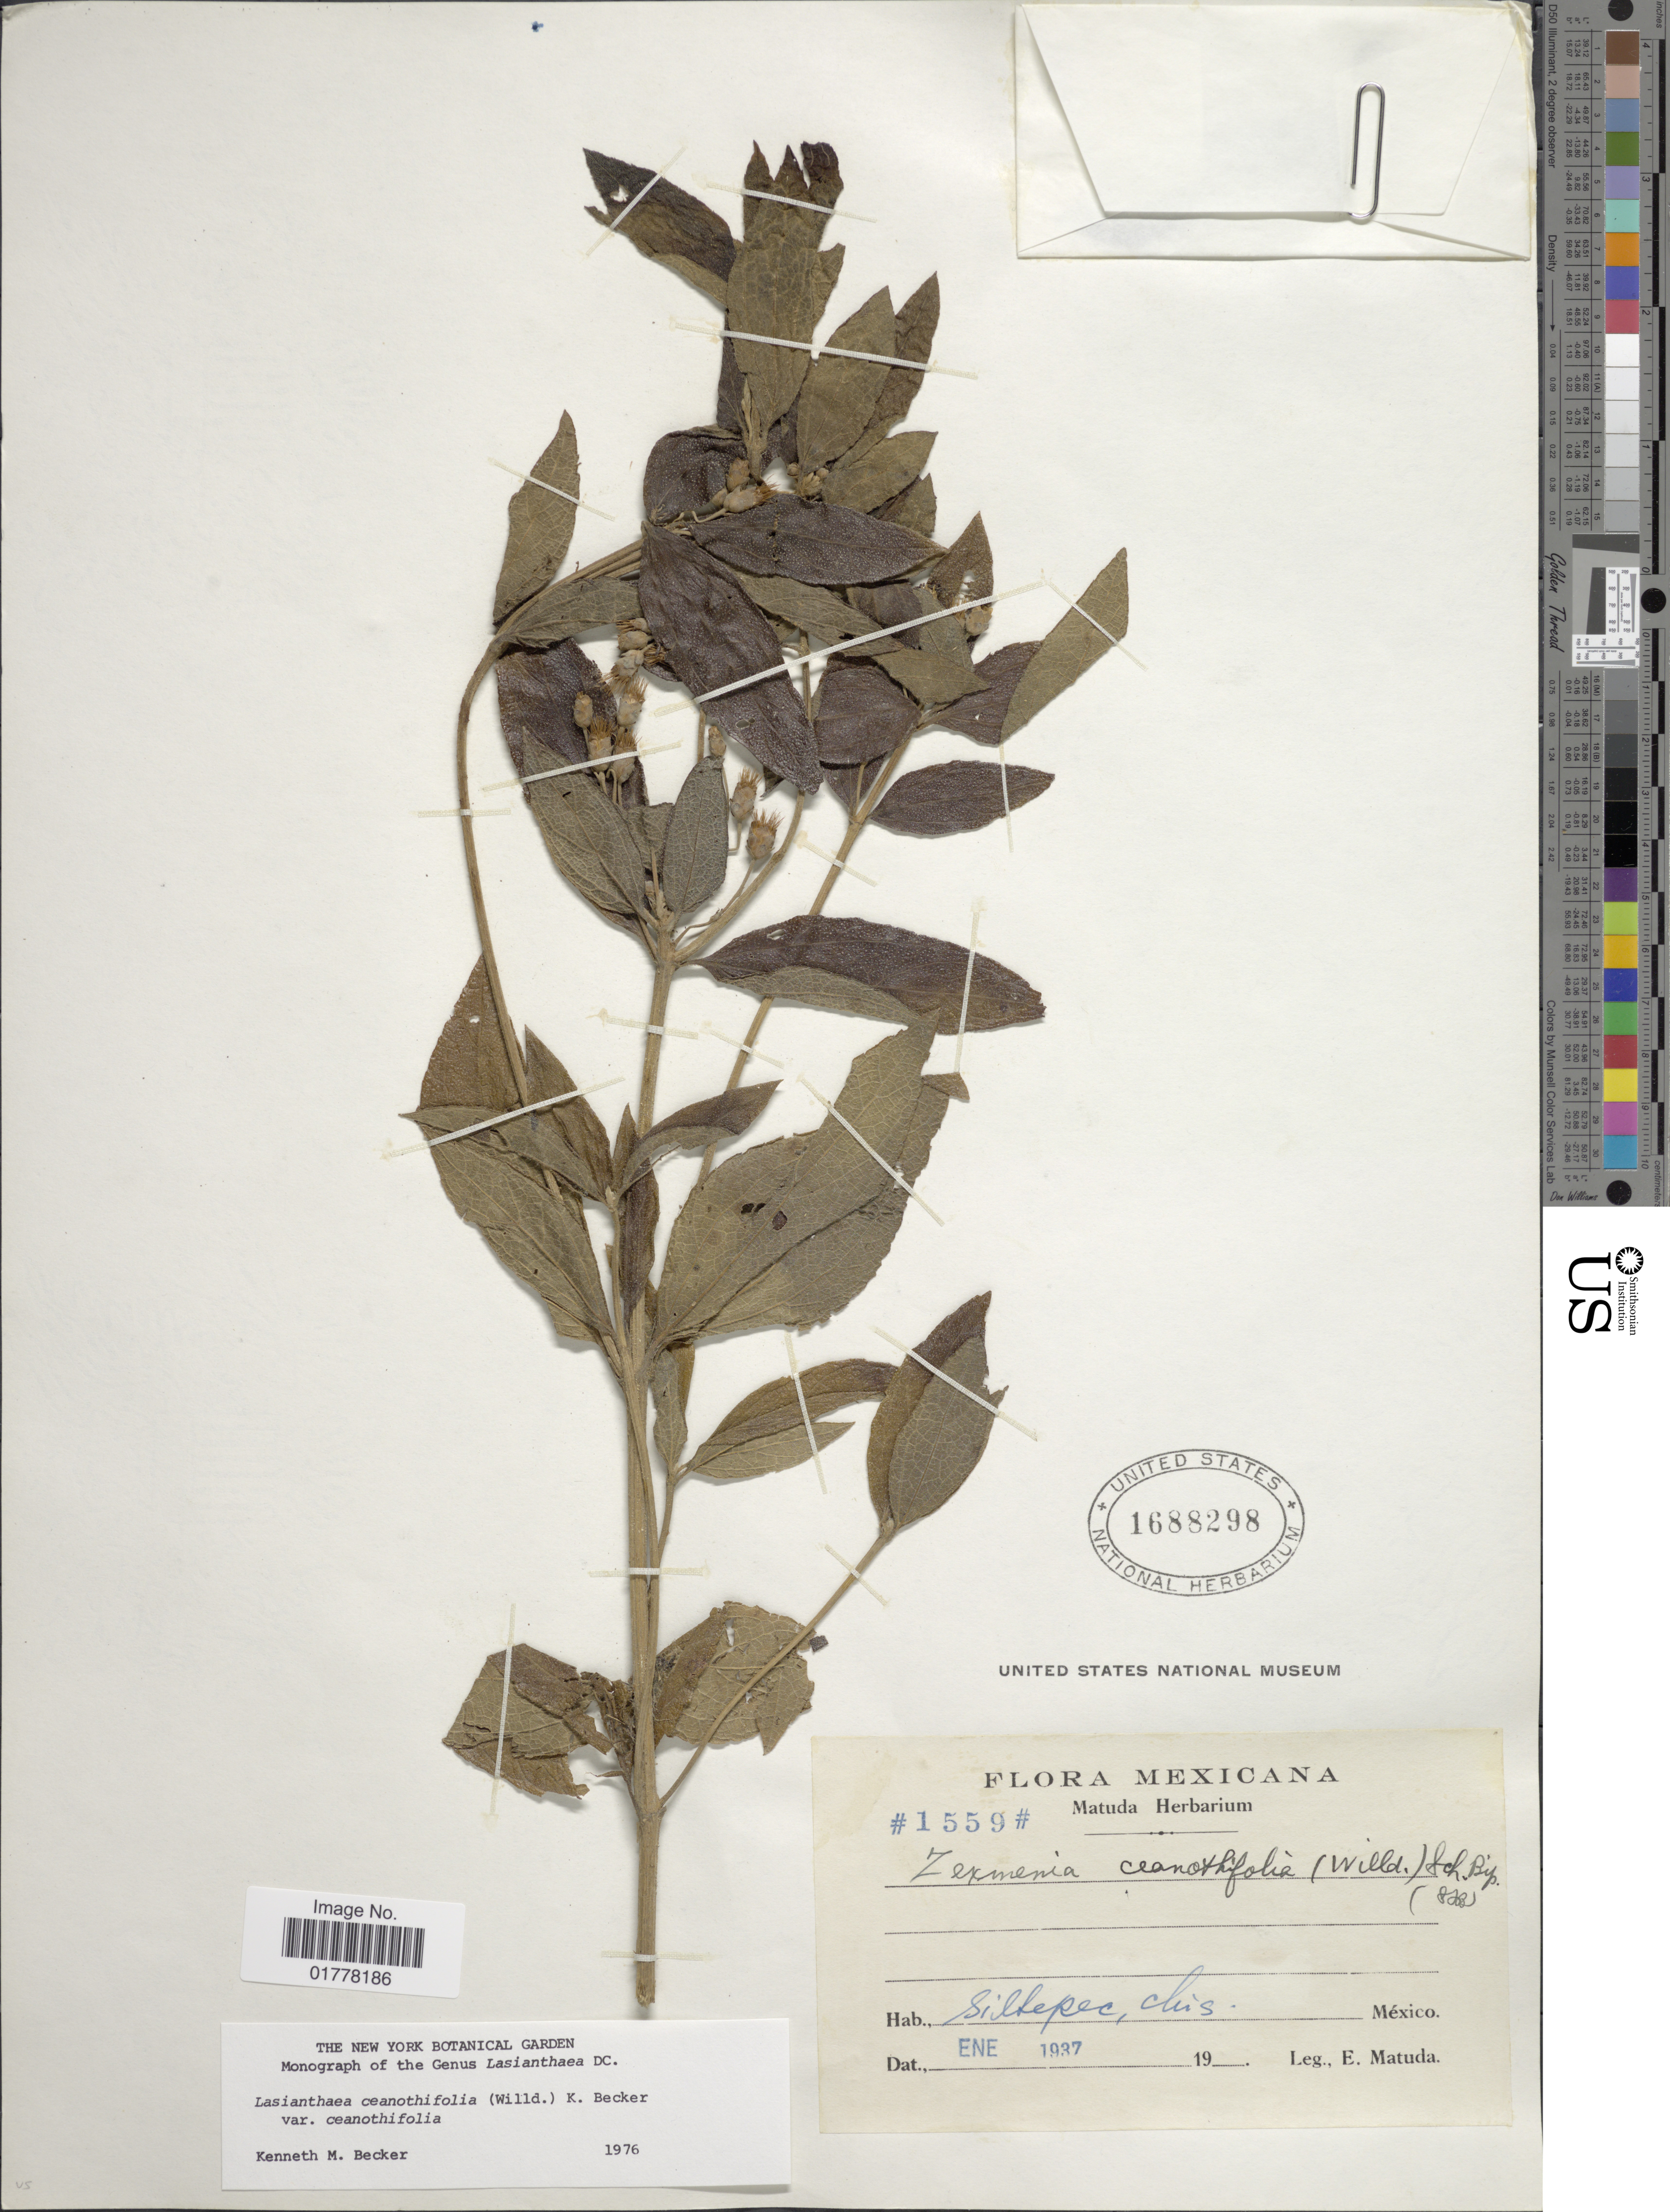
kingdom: Plantae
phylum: Tracheophyta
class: Magnoliopsida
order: Asterales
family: Asteraceae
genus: Lasianthaea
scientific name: Lasianthaea ceanothifolia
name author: (Willd.) K.M. Becker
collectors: E. Matuda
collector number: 1559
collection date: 1937-01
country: Mexico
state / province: Chiapas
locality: Siltepec, Chis., México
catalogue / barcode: US 1688298